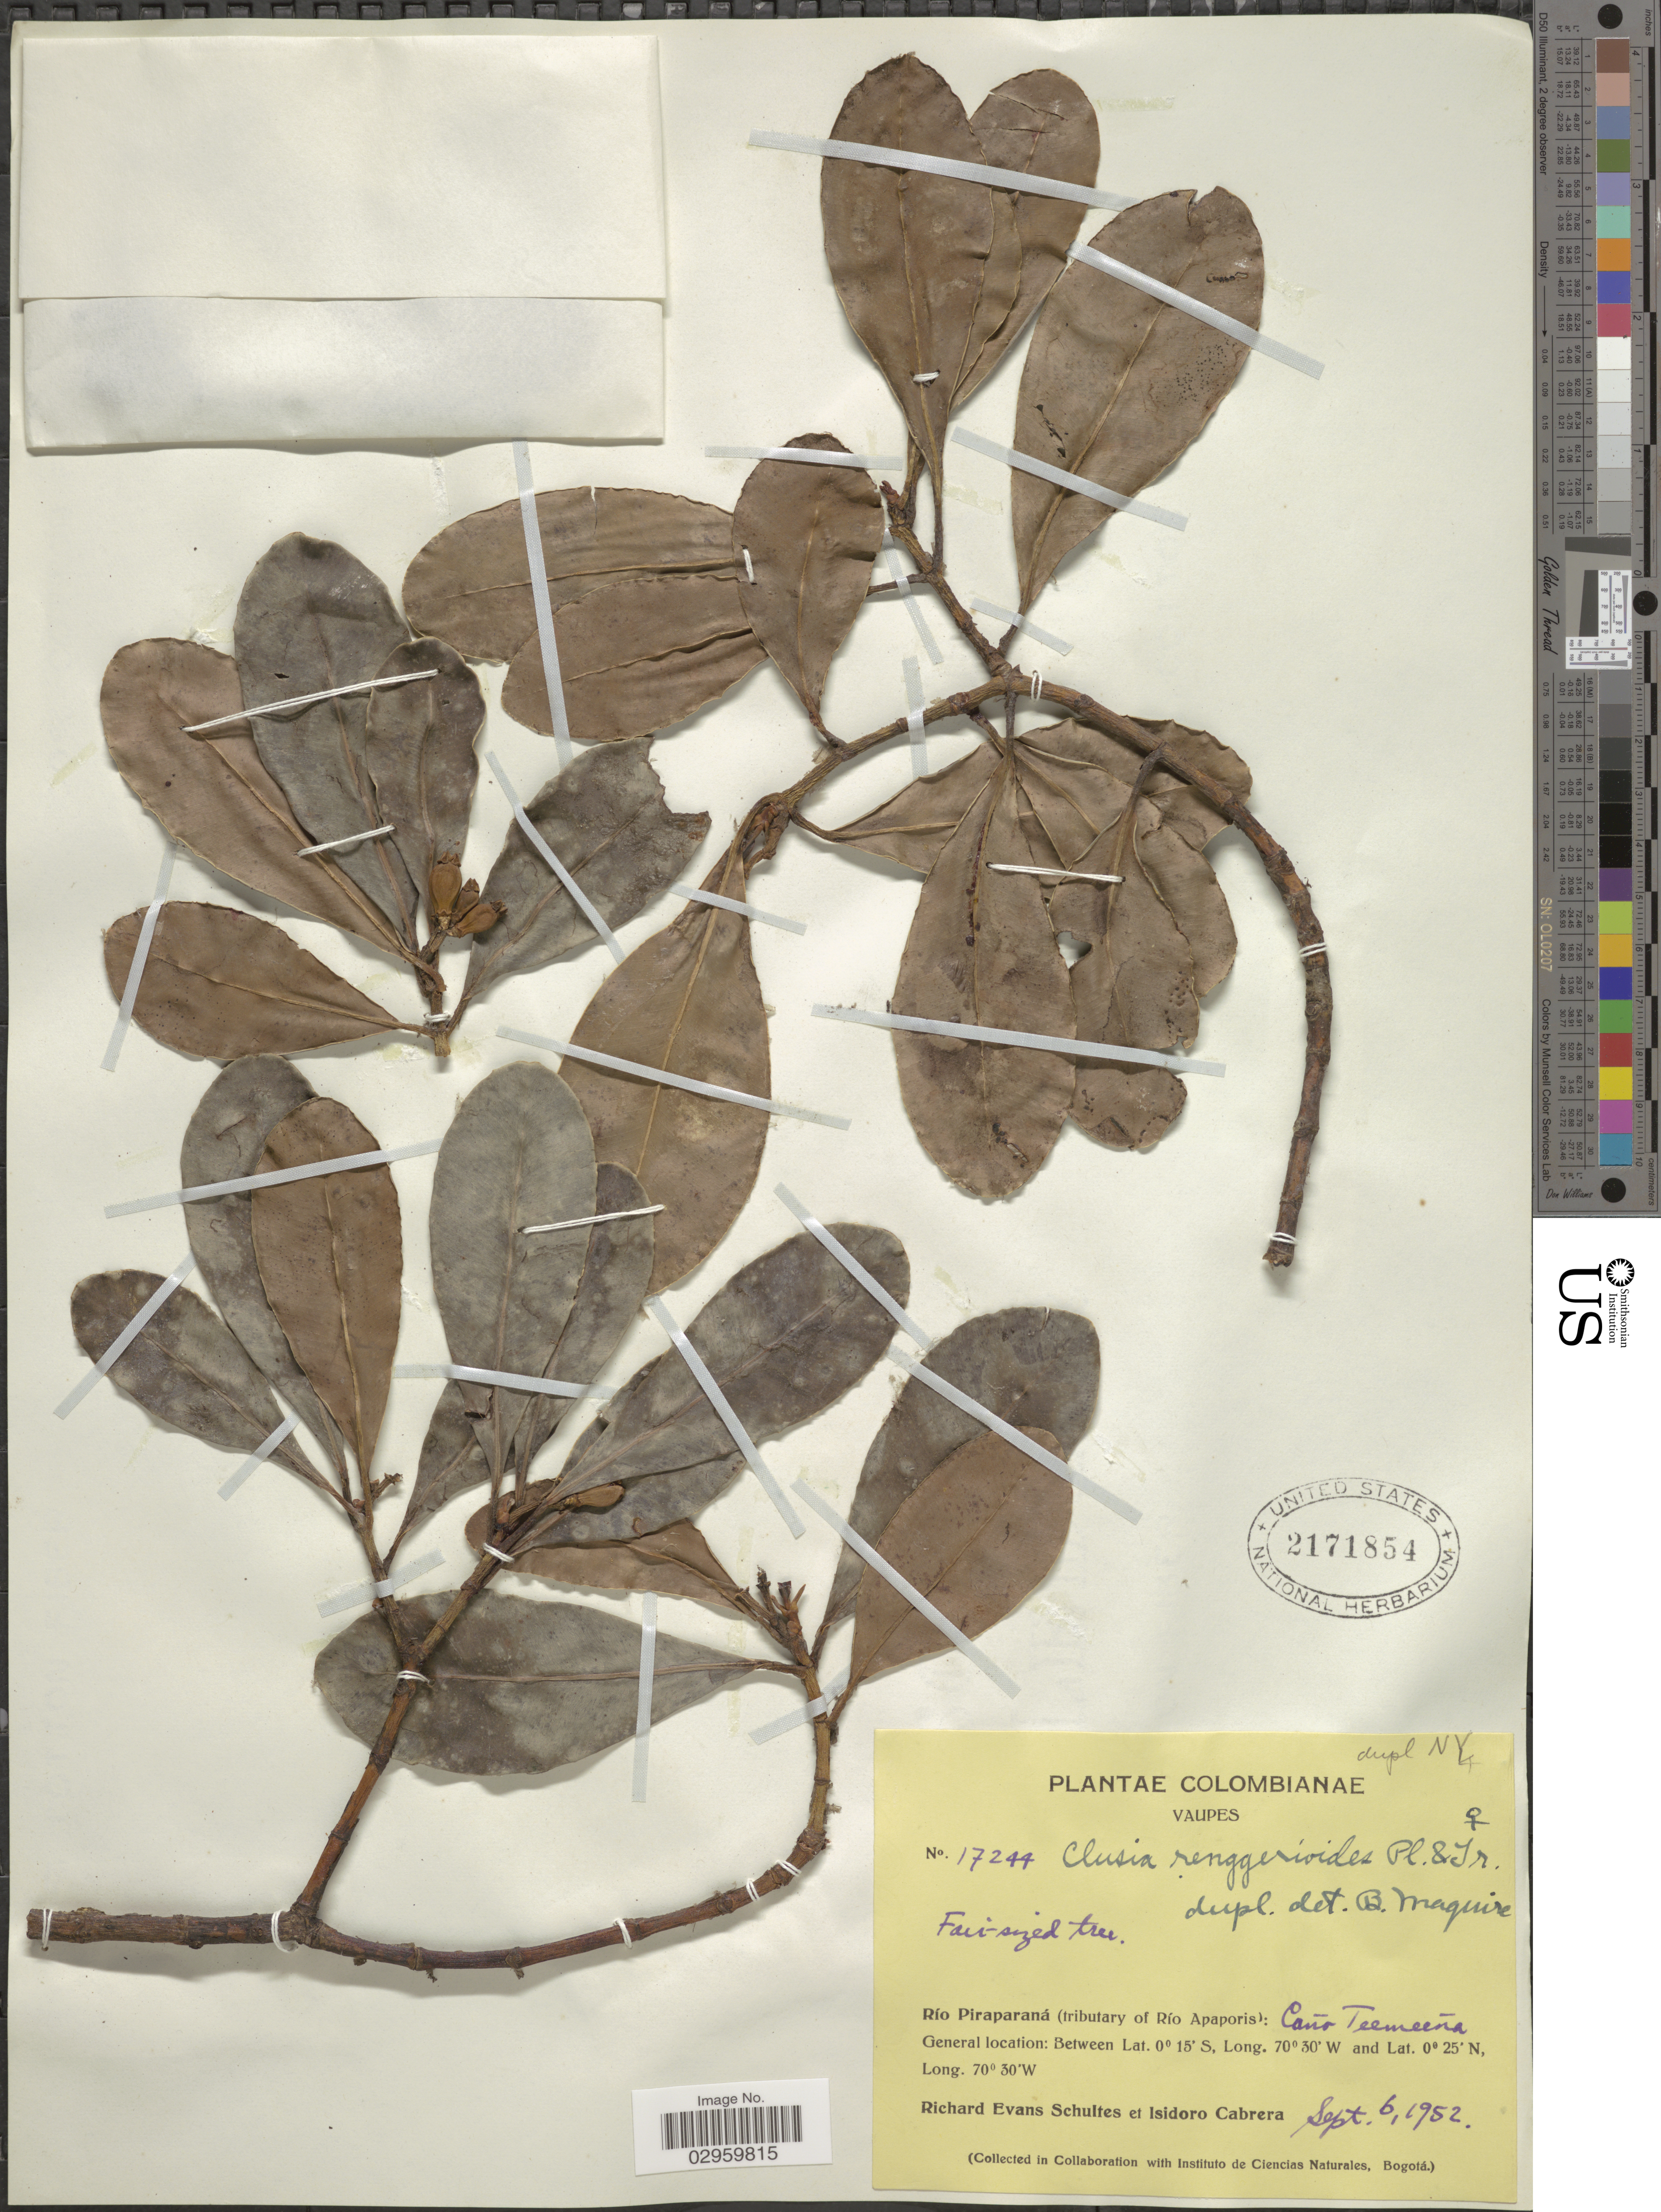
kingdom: Plantae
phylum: Tracheophyta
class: Magnoliopsida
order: Malpighiales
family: Clusiaceae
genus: Clusia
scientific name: Clusia renggerioides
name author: Planch. & Triana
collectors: R. E. Schultes & I. Cabrera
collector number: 17244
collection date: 1952-09-06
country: Colombia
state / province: Vaupés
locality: Río Piraparaná (tributary of Río Apaporis): Caño Teemeeña.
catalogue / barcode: US 2171854